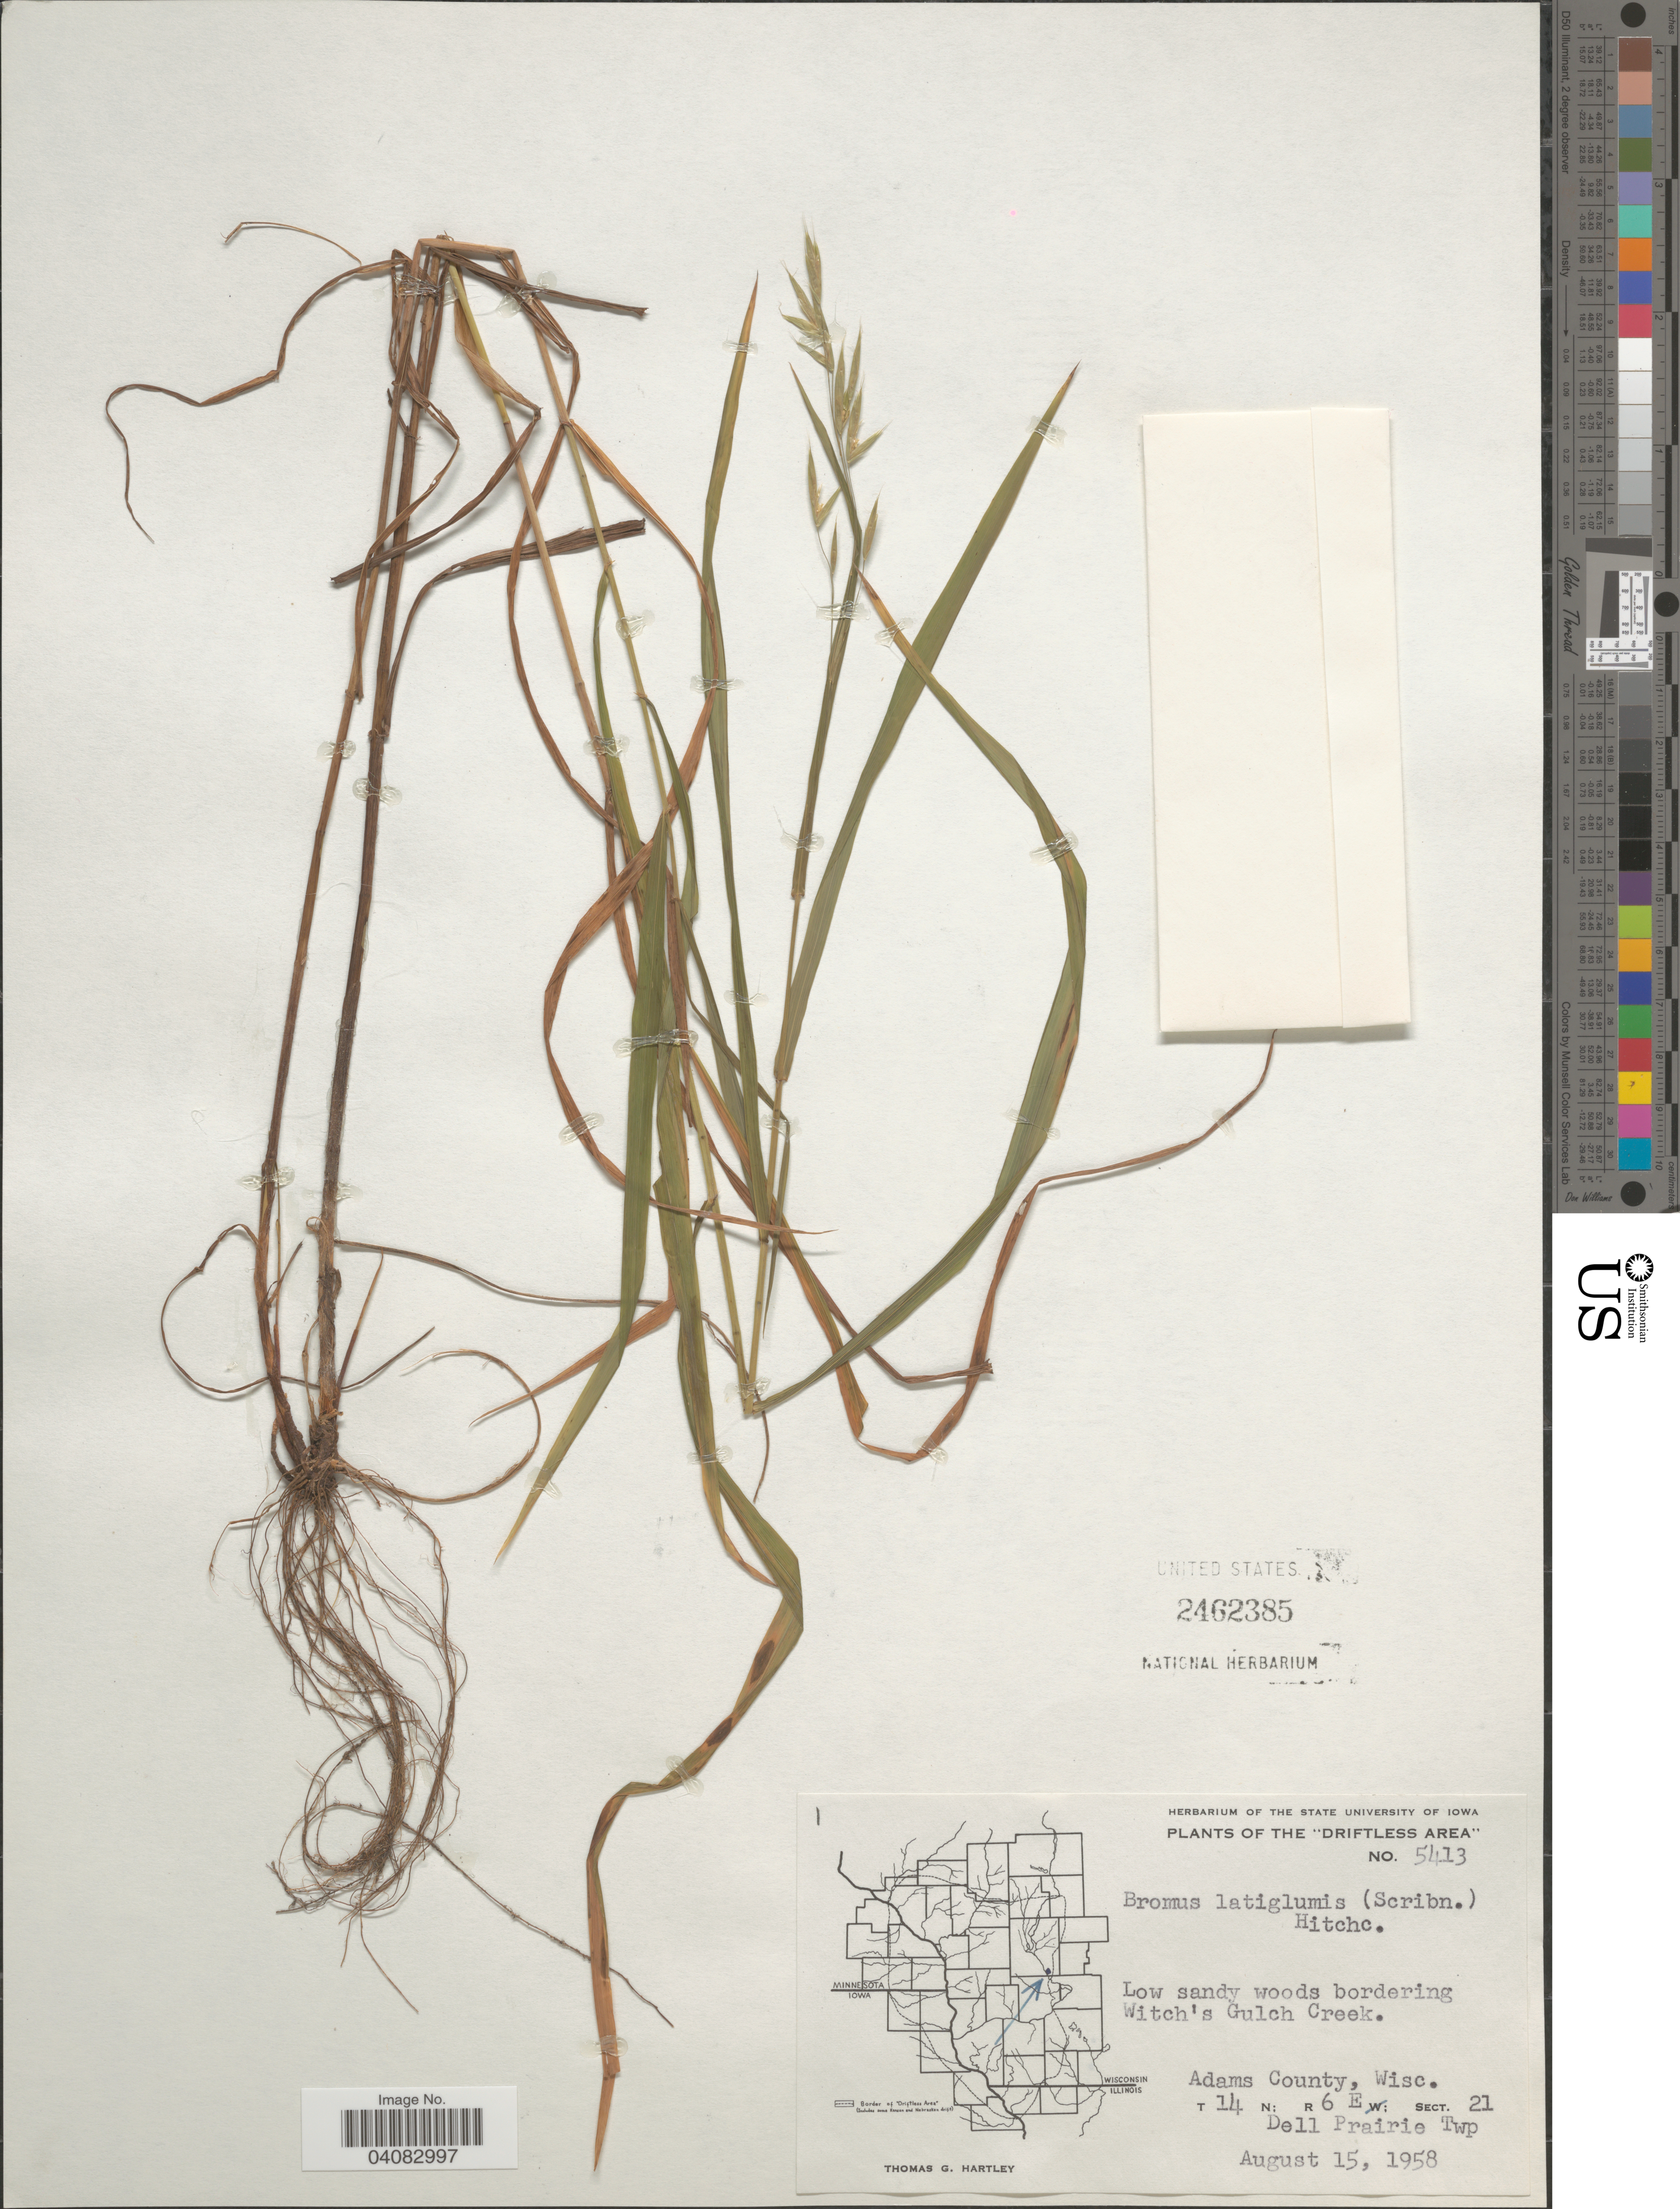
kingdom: Plantae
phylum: Tracheophyta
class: Liliopsida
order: Poales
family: Poaceae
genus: Bromus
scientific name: Bromus latiglumis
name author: (Scribn. ex Shear) Hitchc.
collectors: T. G. Hartley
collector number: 5413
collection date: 1958-08-15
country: United States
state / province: Wisconsin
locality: Driftless Area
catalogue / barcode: US 2462385